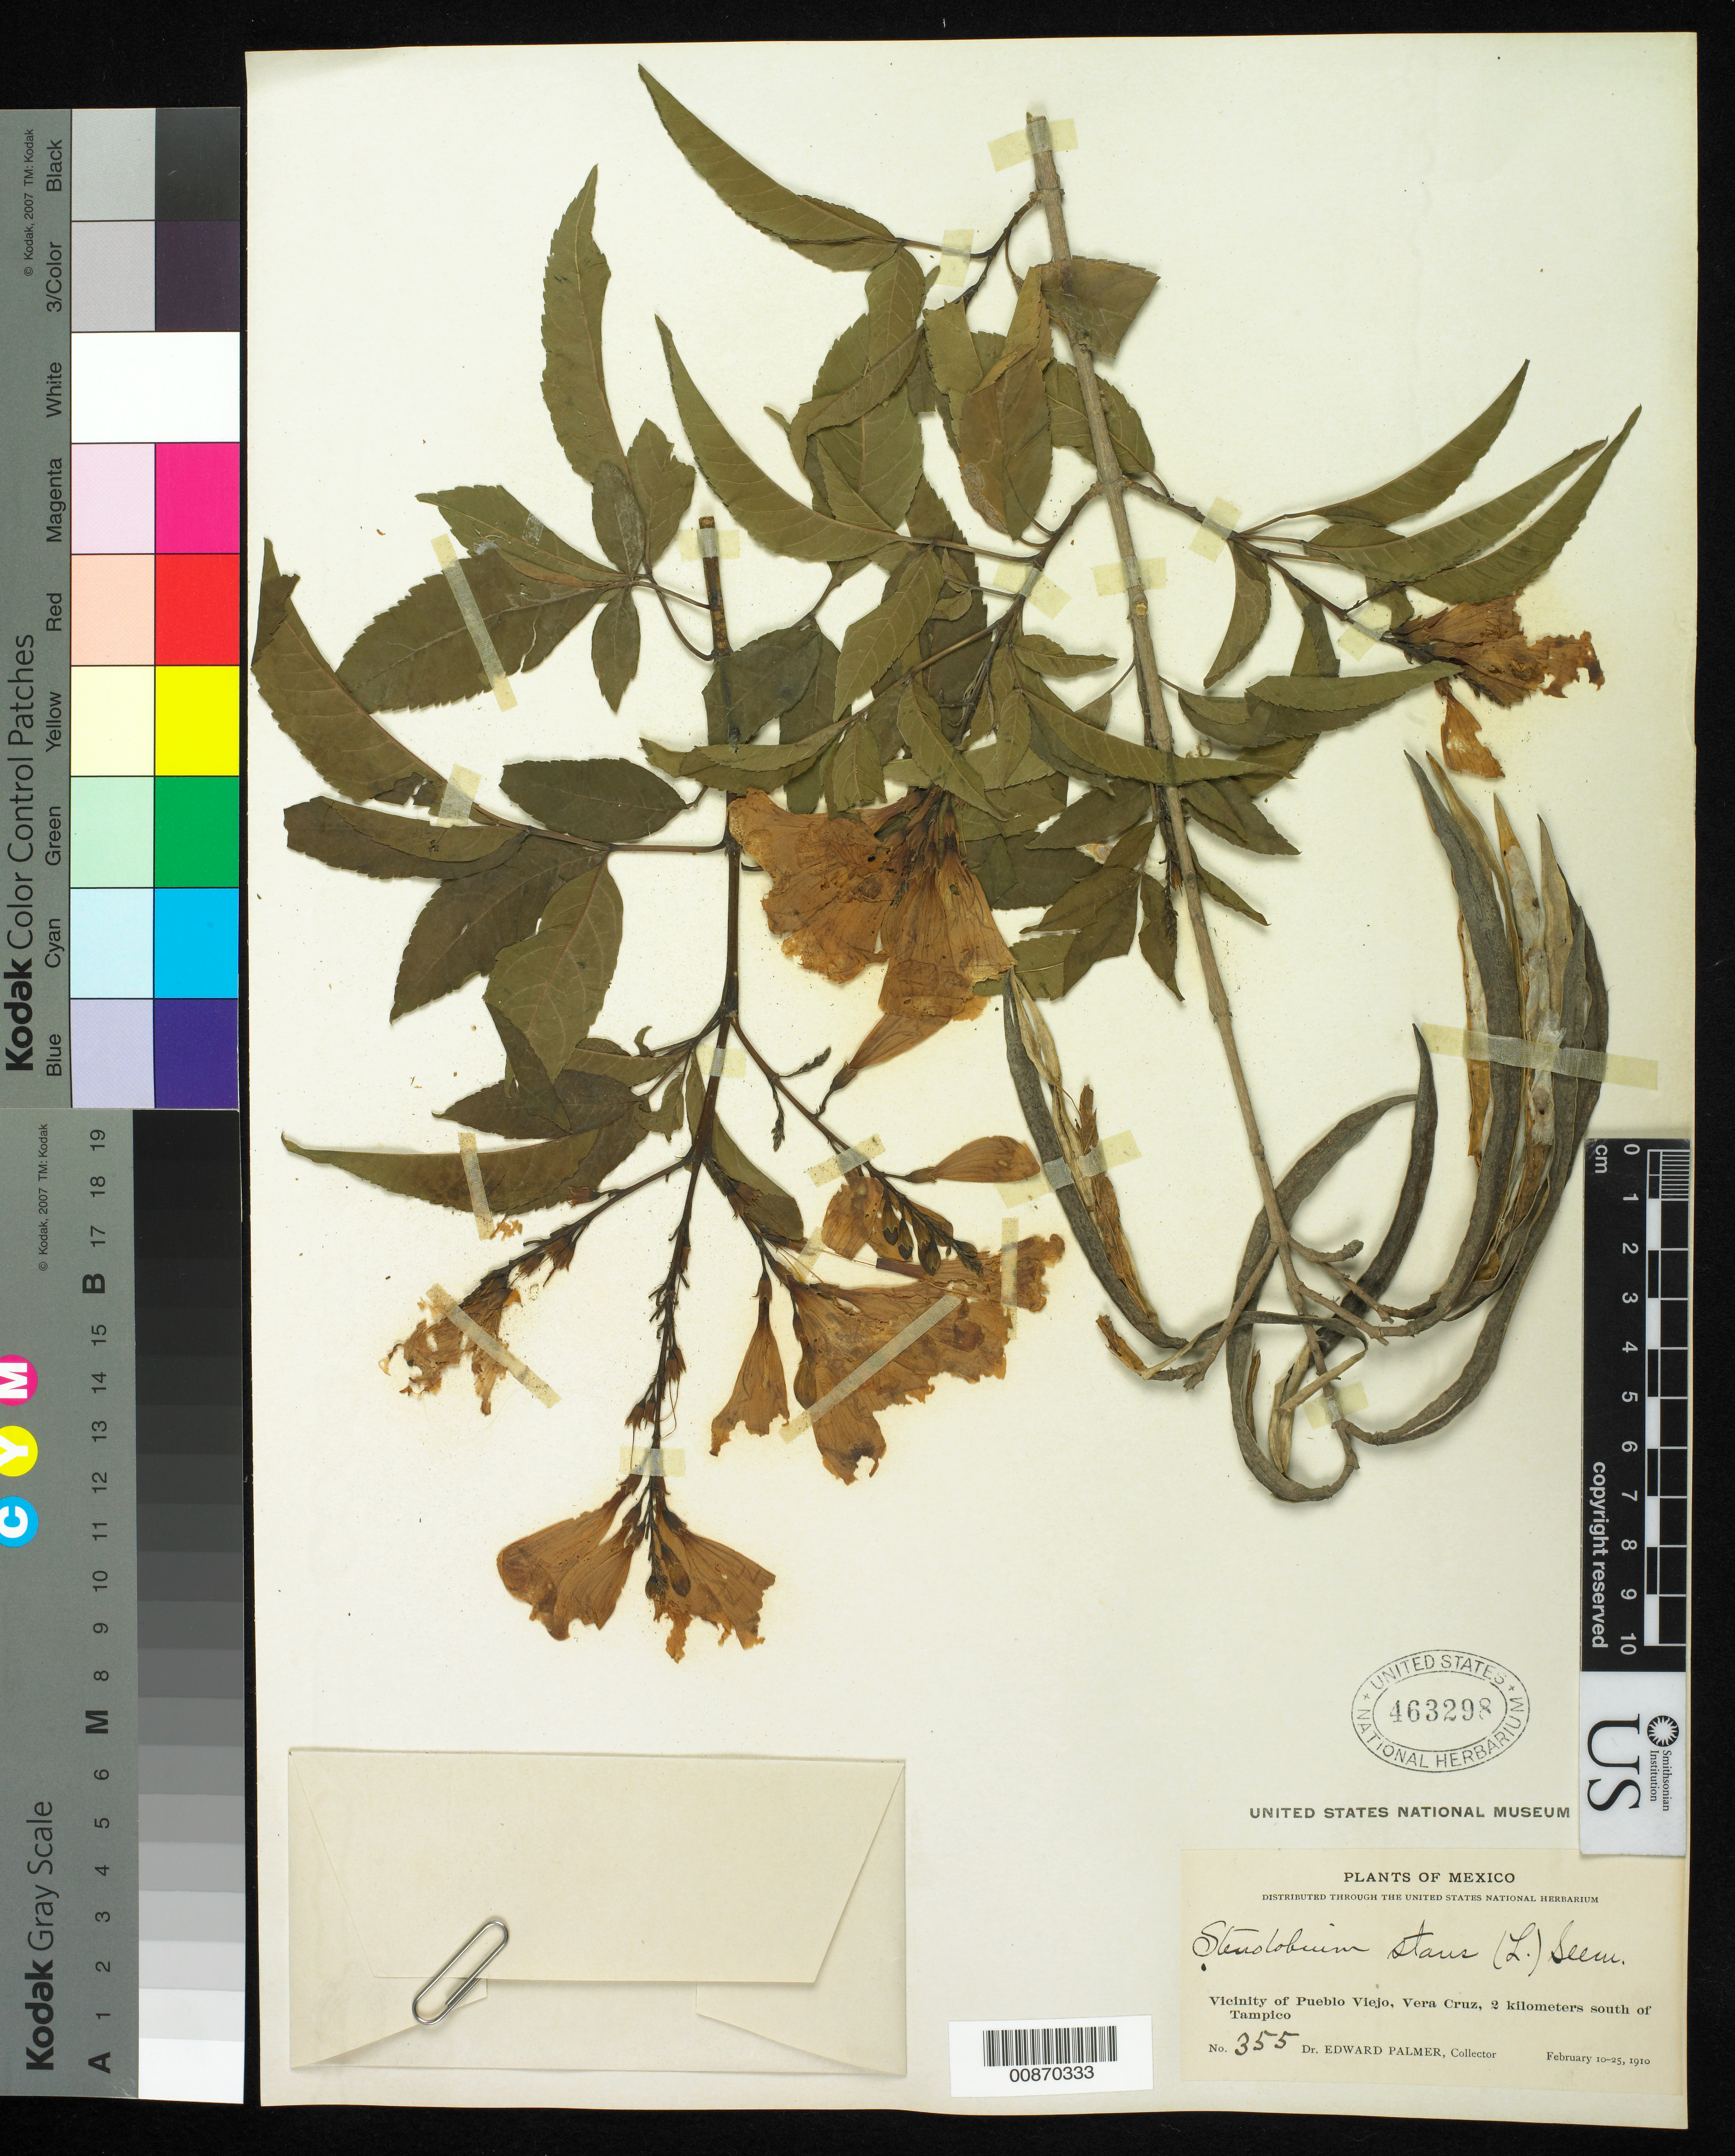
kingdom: Plantae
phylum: Tracheophyta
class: Magnoliopsida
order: Lamiales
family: Bignoniaceae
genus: Tecoma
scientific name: Tecoma stans var. stans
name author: (L.) Juss. ex Kunth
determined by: Strong, M. T., (US), Smithsonian Institution - National Museum of Natural History (UNITED STATES)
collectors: E. Palmer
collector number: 355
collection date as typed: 10 Feb 1910 to 25 Feb 1910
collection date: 1910-02-10/1910-02-25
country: Mexico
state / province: Veracruz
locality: Vicinity of Pueblo Viejo, Veracruz, 2 kilometers south of Tampico.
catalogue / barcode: US 463298